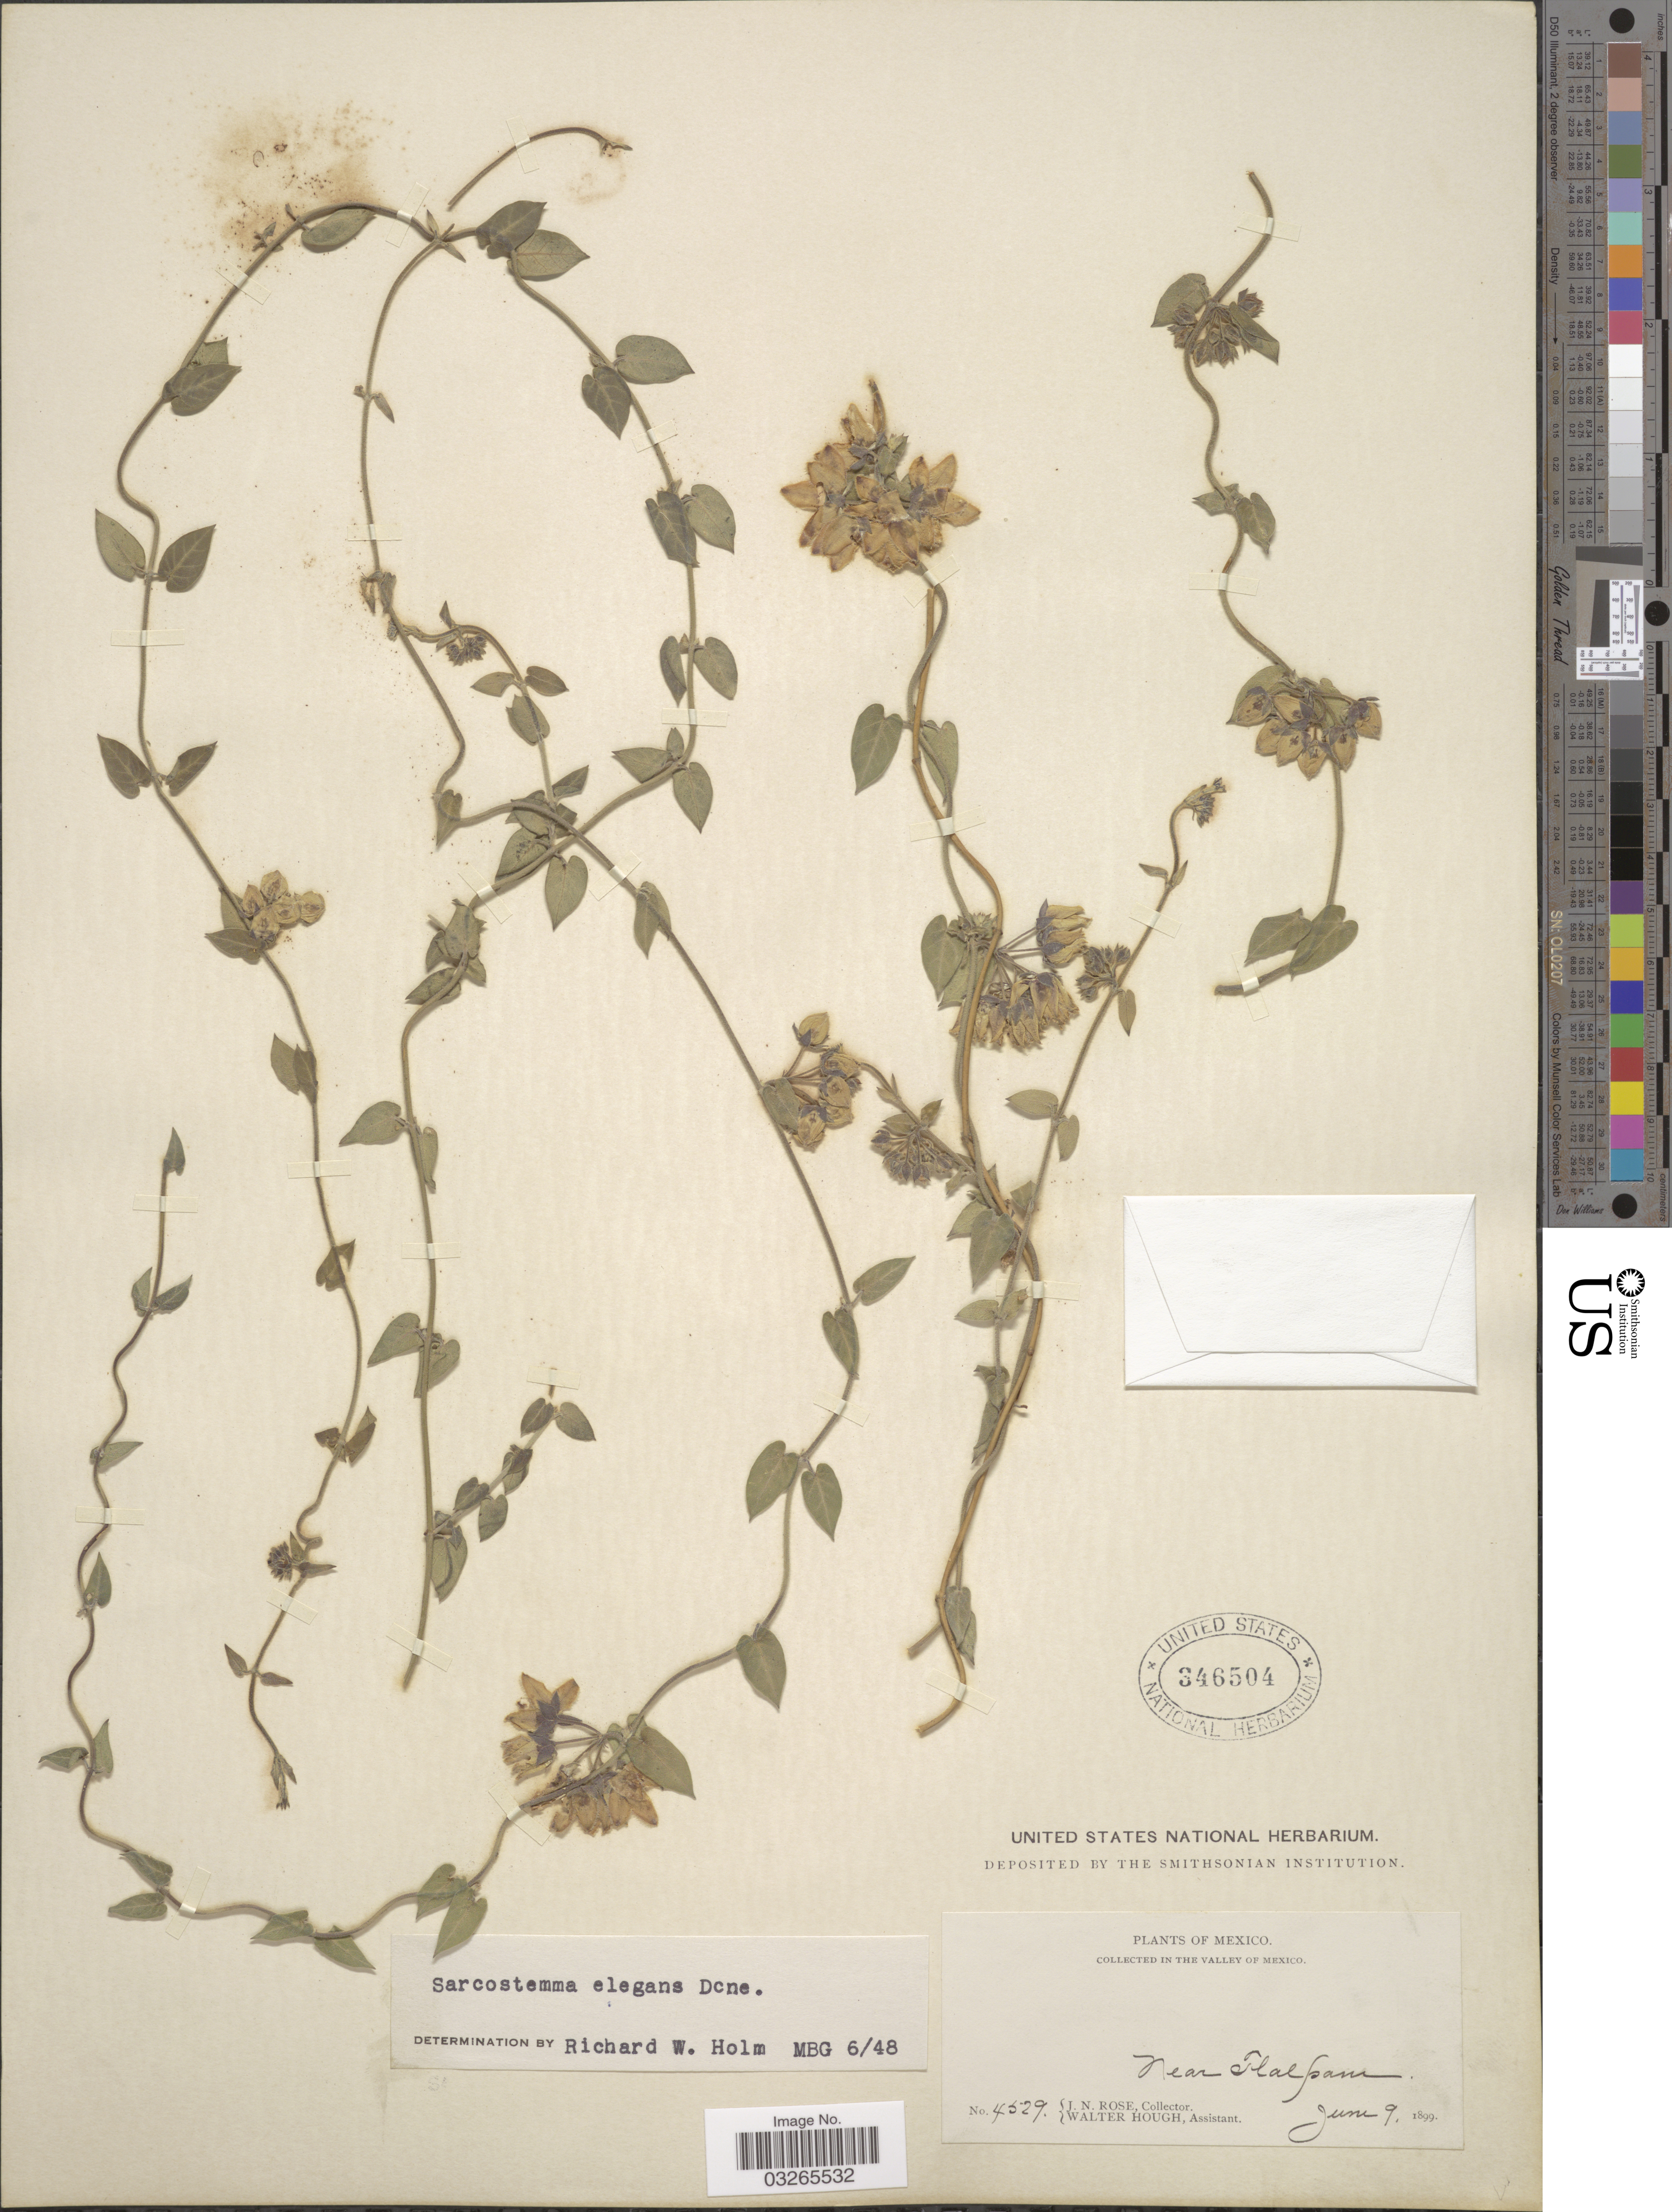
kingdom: Plantae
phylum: Tracheophyta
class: Magnoliopsida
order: Gentianales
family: Apocynaceae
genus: Sarcostemma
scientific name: Sarcostemma elegans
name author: Decne.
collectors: J. N. Rose & W. Hough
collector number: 4529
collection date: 1899-06-09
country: Mexico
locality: In The Valley of Mexico, Near Tlalpam.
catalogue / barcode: US 346504